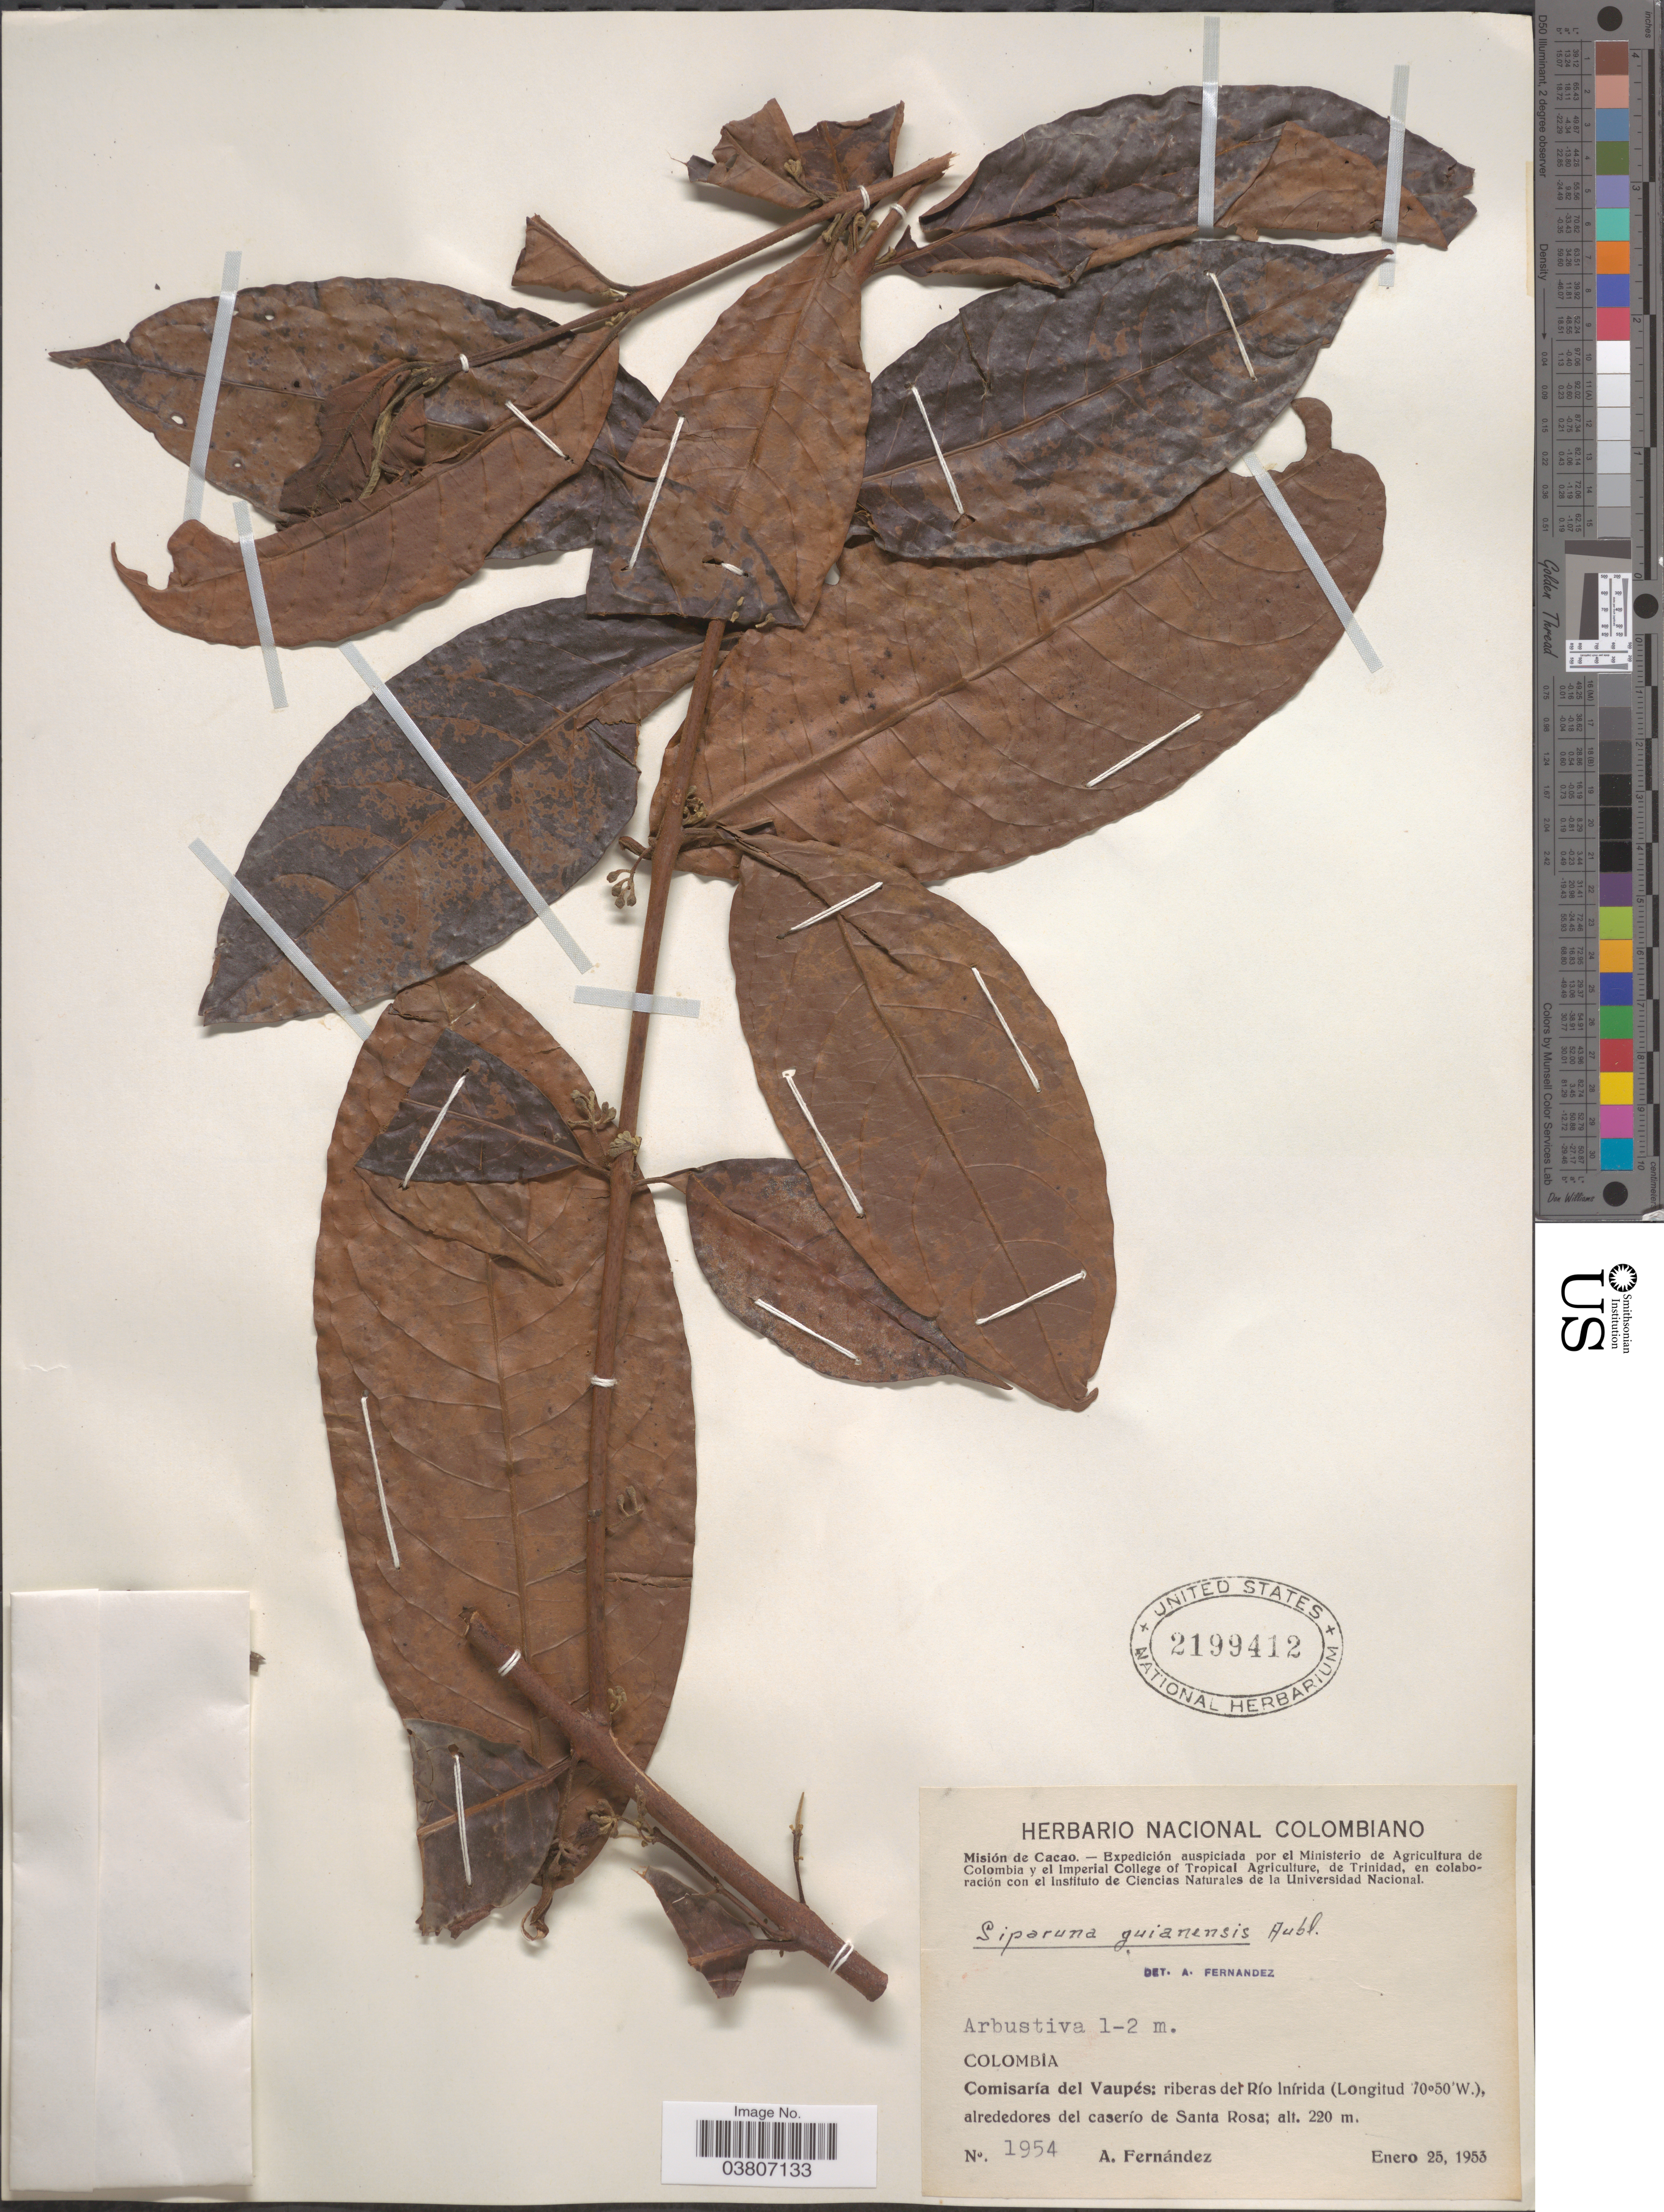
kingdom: Plantae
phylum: Tracheophyta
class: Magnoliopsida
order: Laurales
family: Siparunaceae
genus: Siparuna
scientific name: Siparuna guianensis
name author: Aubl.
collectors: A. Fernández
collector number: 1954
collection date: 1953-01-25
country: Colombia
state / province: Vaupés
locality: Comisaría del Vaupés: riberas del Río Inírida, alrededores del caserío de Santa Rosa.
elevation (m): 220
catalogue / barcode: US 2199412